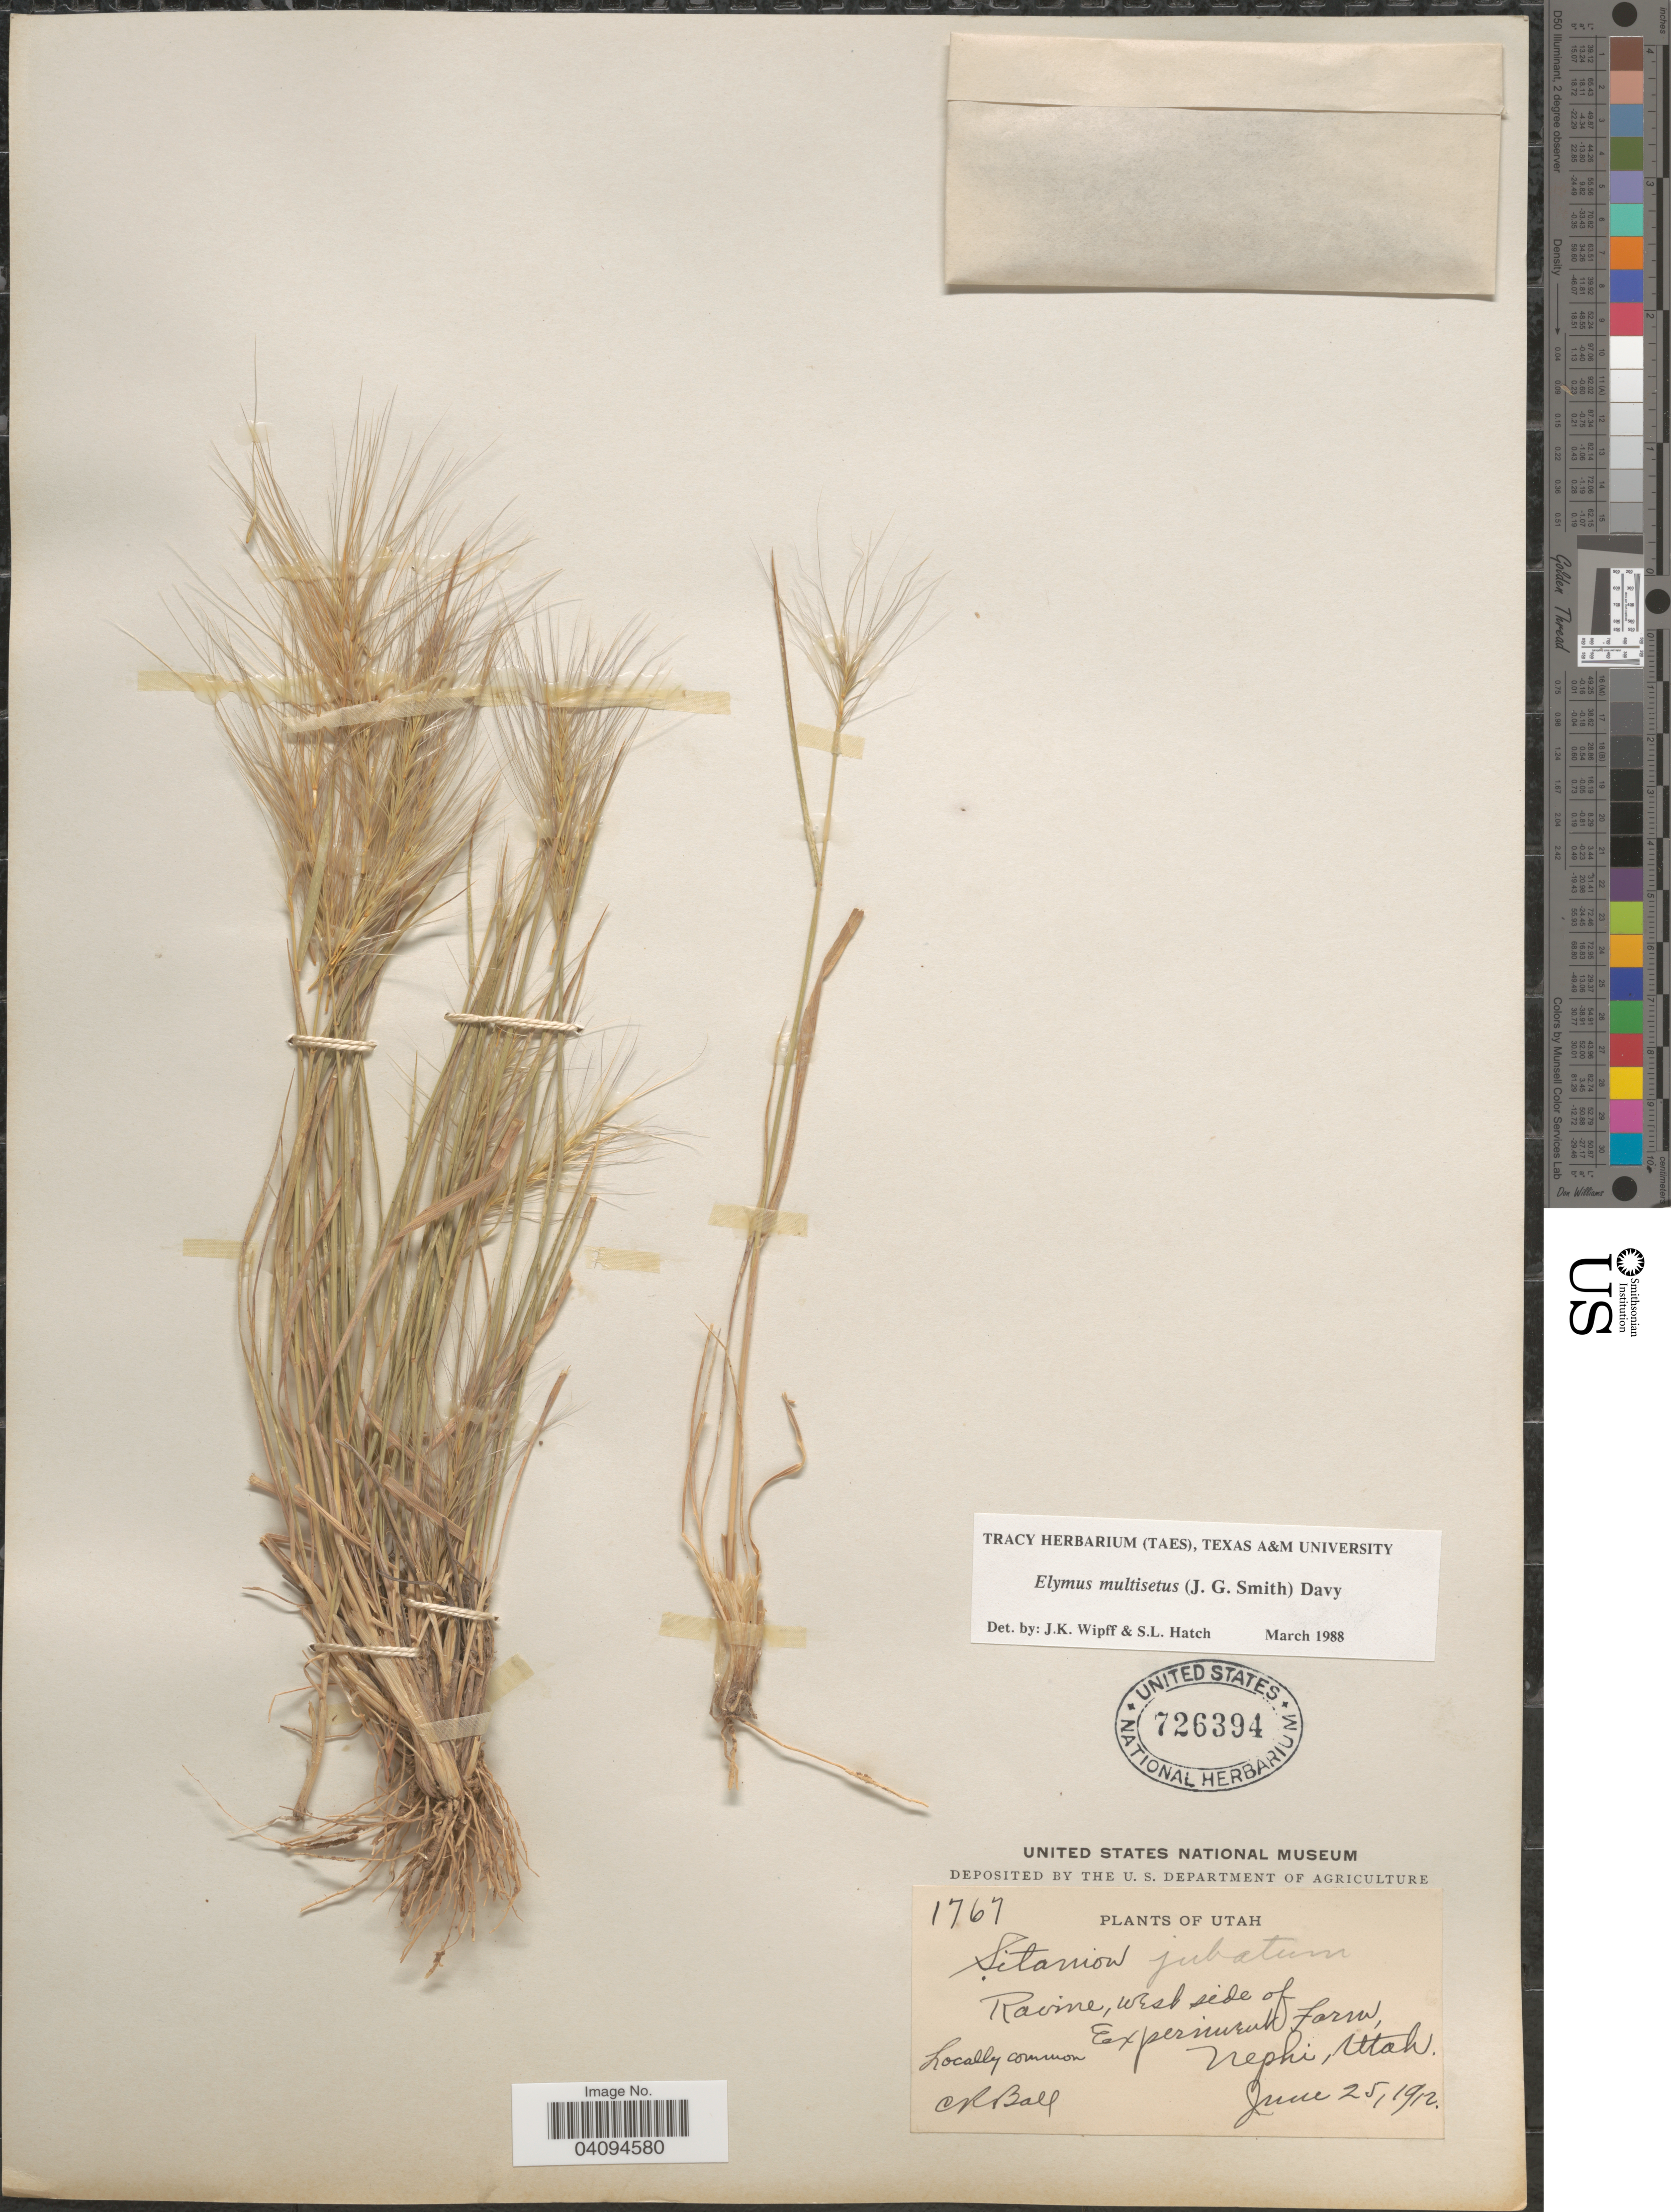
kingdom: Plantae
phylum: Tracheophyta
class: Liliopsida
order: Poales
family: Poaceae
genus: Elymus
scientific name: Elymus multisetus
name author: (J.G. Sm.) Burtt Davy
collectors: C. R. Ball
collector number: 1767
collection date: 1912-06-25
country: United States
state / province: Utah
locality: Ravine, west side of Experiment Farm, Nephi.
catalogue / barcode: US 726394